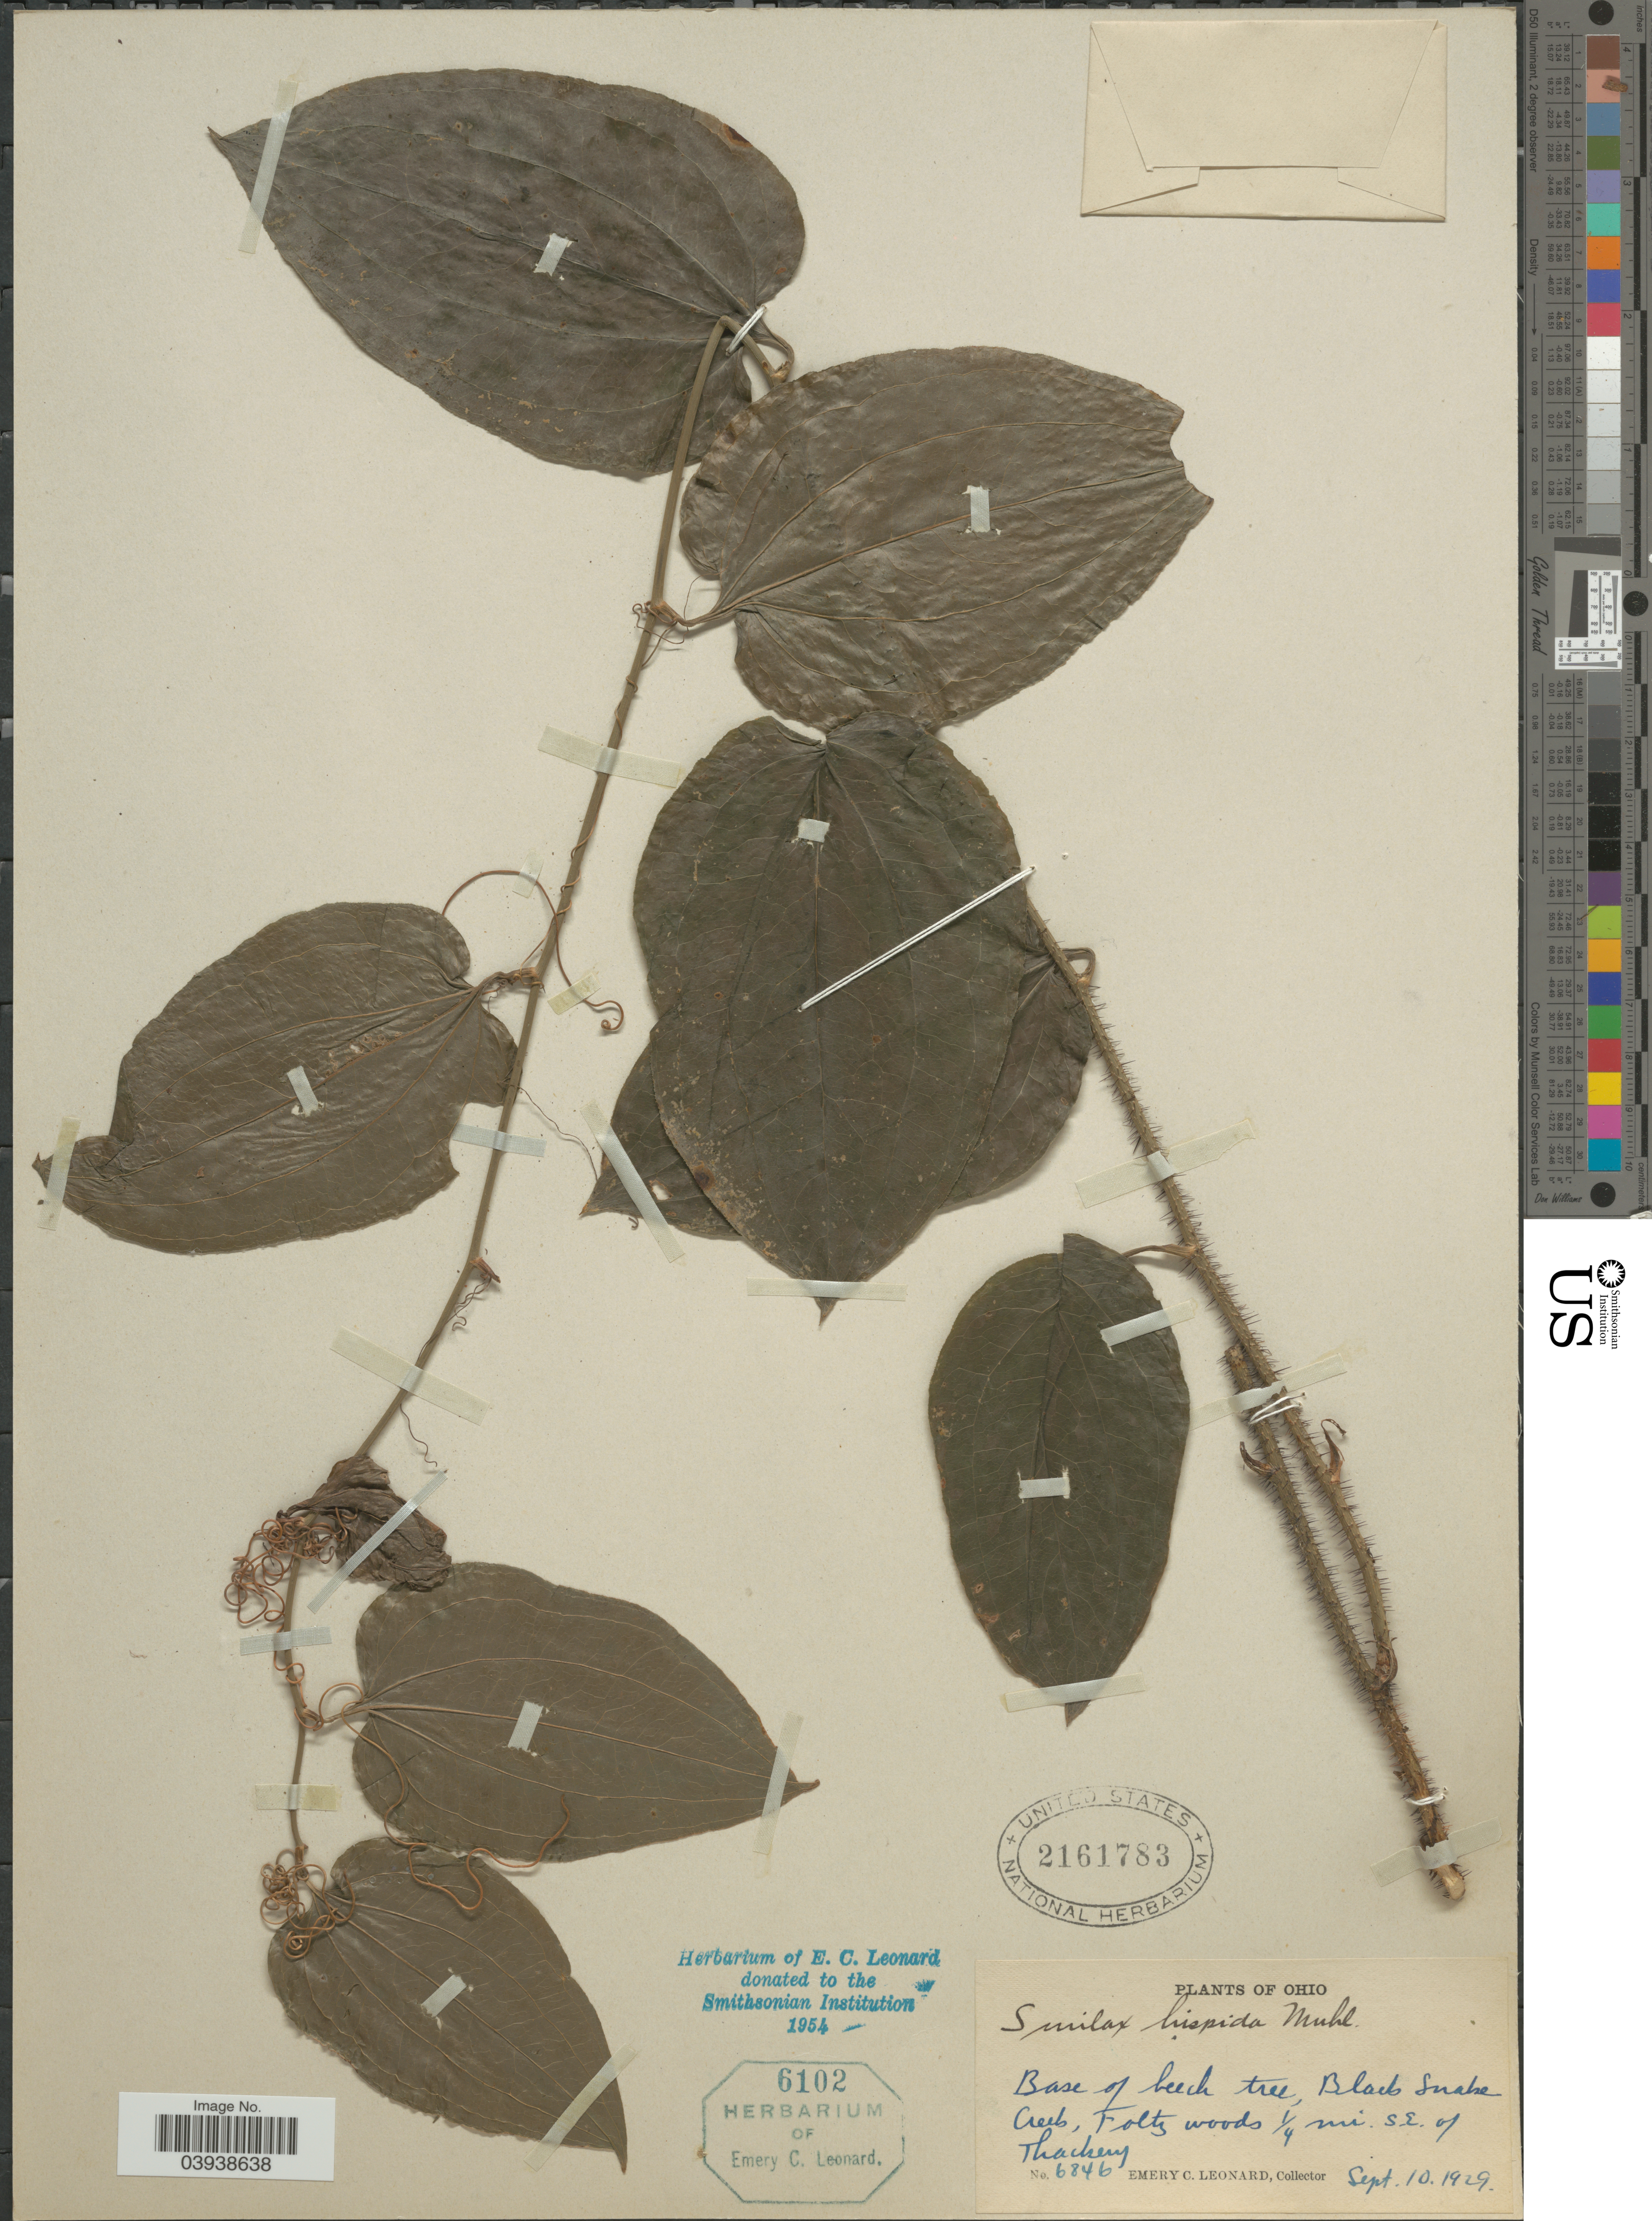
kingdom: Plantae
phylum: Tracheophyta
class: Liliopsida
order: Liliales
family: Smilacaceae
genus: Smilax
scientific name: Smilax hispida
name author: Raf.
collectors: E. C. Leonard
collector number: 6846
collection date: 1929-09-10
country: United States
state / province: Ohio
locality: Black Snake Creek, Folts woods ¼ mi. S.E. of Thackery.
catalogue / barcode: US 2161783